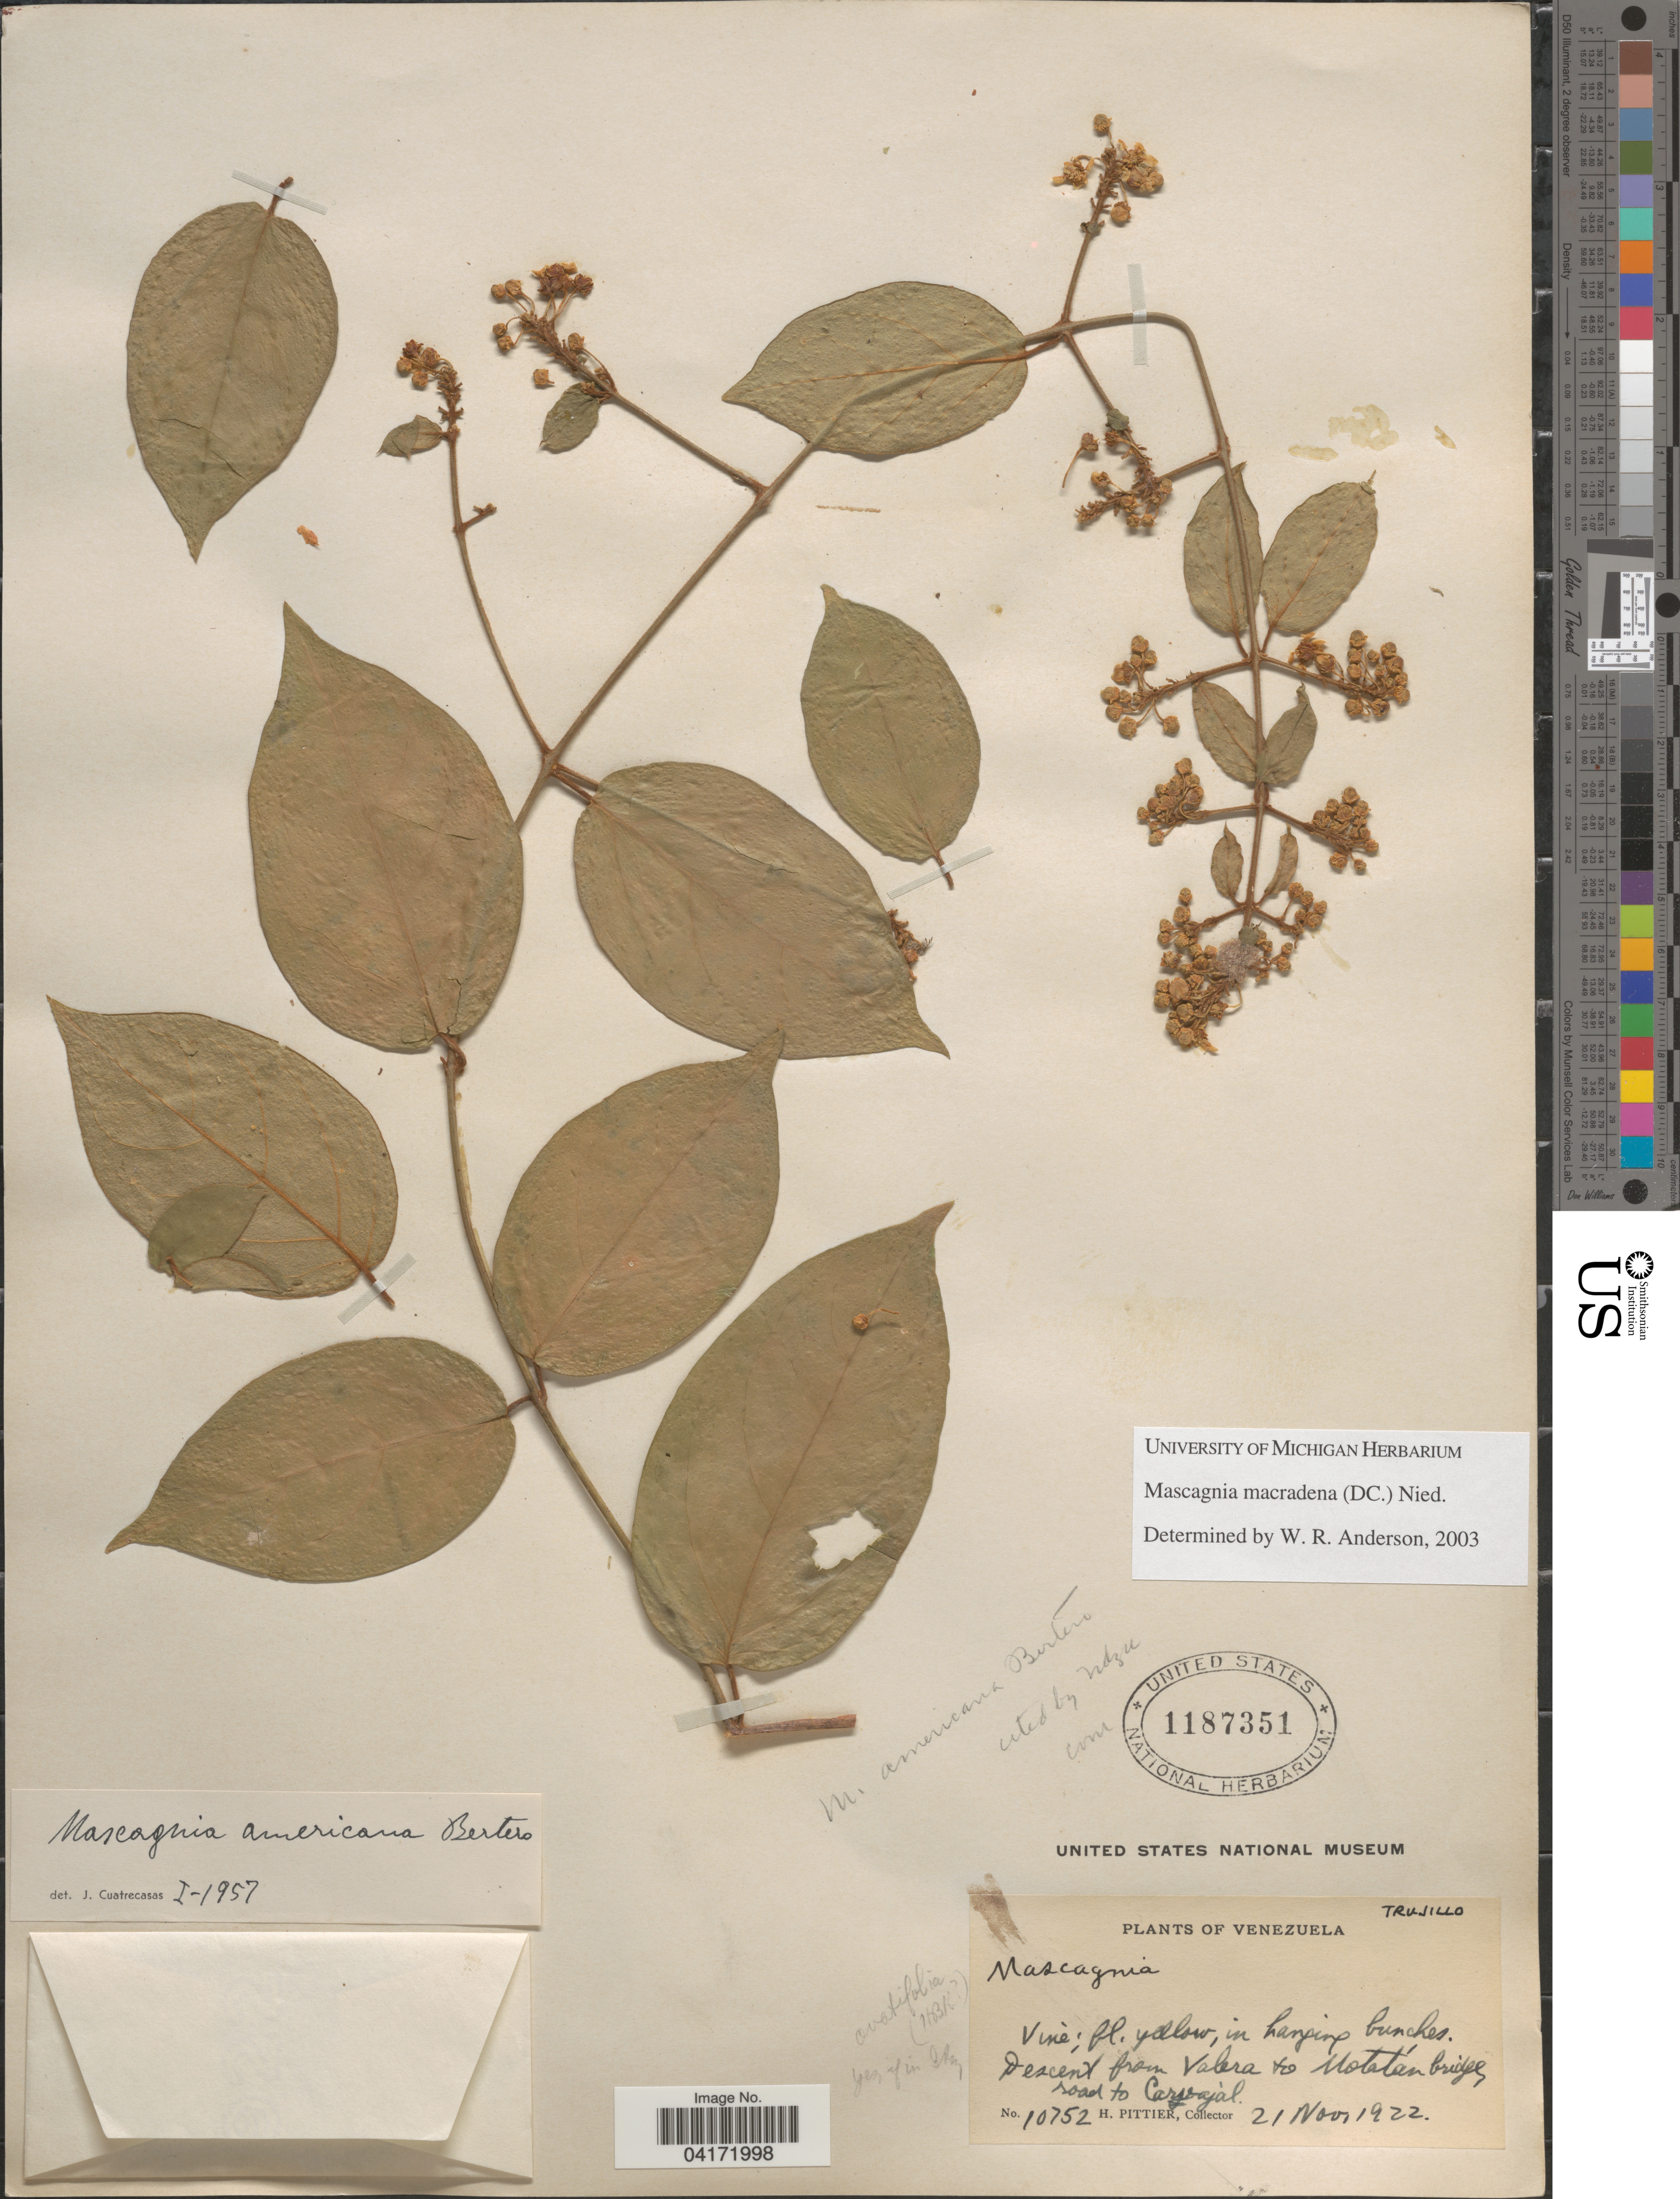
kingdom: Plantae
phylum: Tracheophyta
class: Magnoliopsida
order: Malpighiales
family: Malpighiaceae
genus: Mascagnia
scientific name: Mascagnia macradena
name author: (DC.) Nied.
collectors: H. F. Pittier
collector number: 10752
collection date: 1922-11-21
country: Venezuela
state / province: Trujillo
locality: Descent from Valera to Motatán bridge, road to Carvajal.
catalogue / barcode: US 1187351